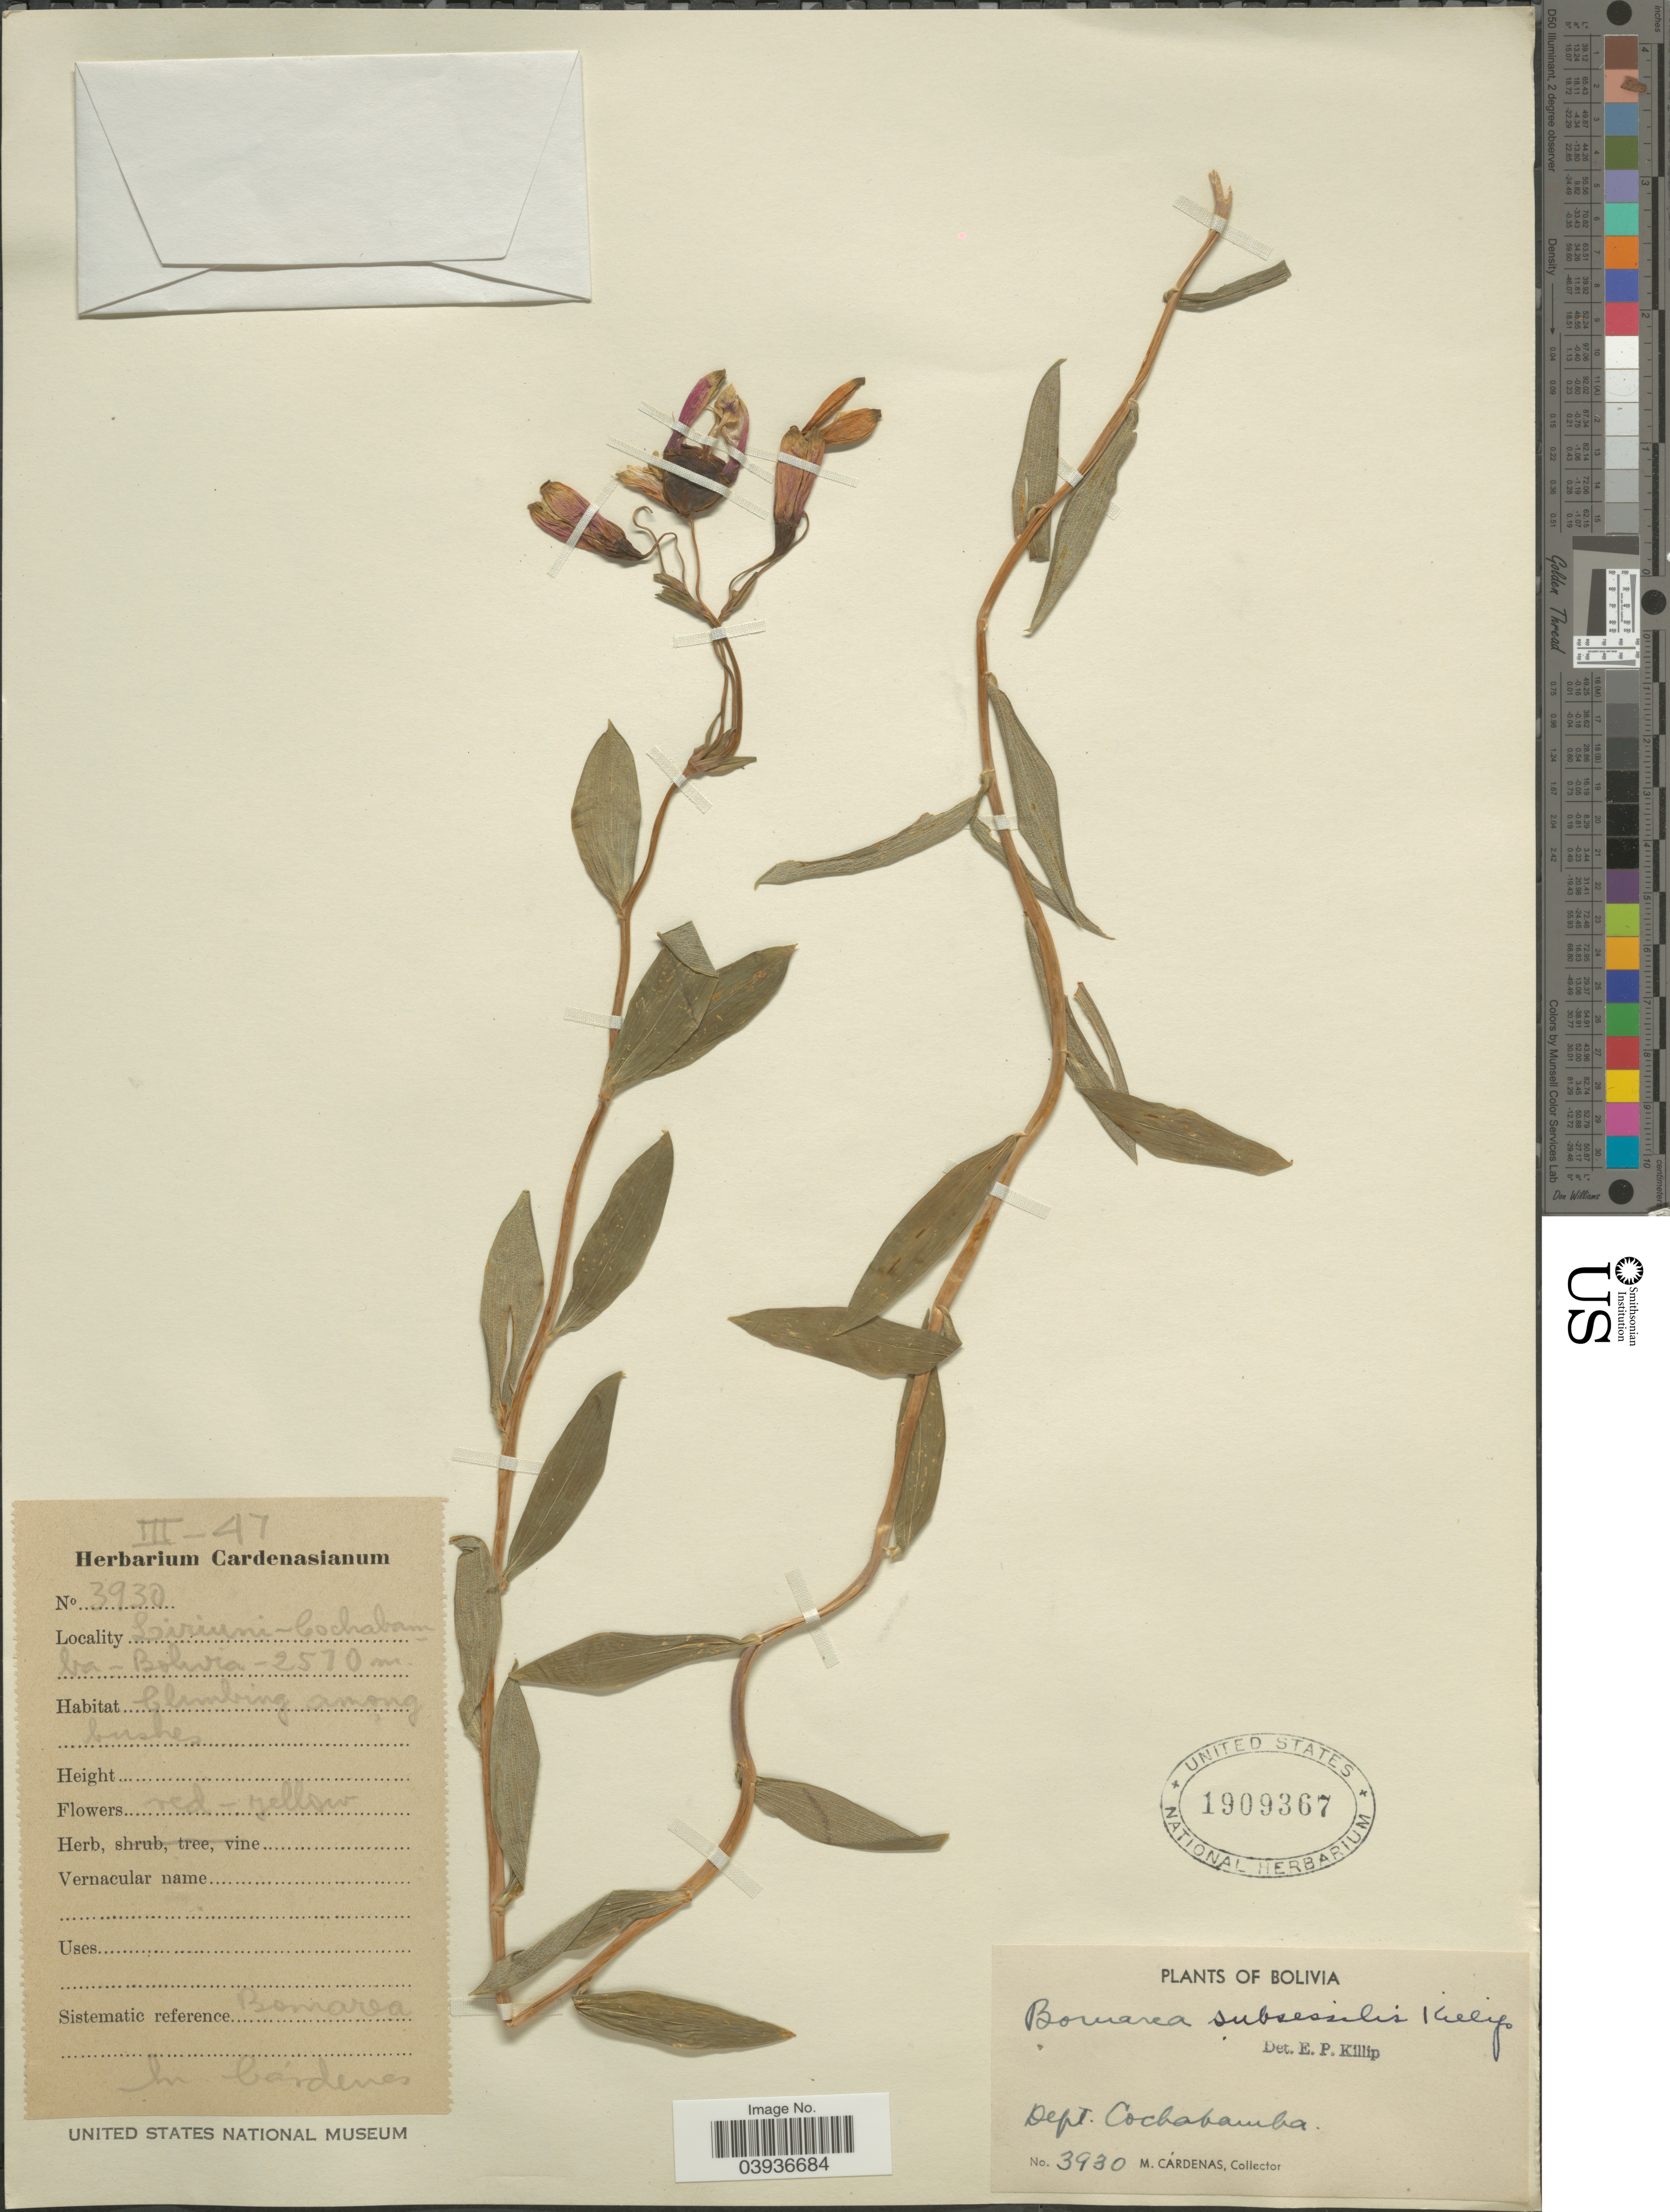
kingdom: Plantae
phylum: Tracheophyta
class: Liliopsida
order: Liliales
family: Alstroemeriaceae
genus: Bomarea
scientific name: Bomarea subsessilis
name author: Killip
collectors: M. Cárdenas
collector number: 3930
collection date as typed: Transcribed d/m/y: /3/47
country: Bolivia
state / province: Cochabamba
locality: Liriuni. Dept. Cochabamba.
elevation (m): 2570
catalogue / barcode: US 1909367